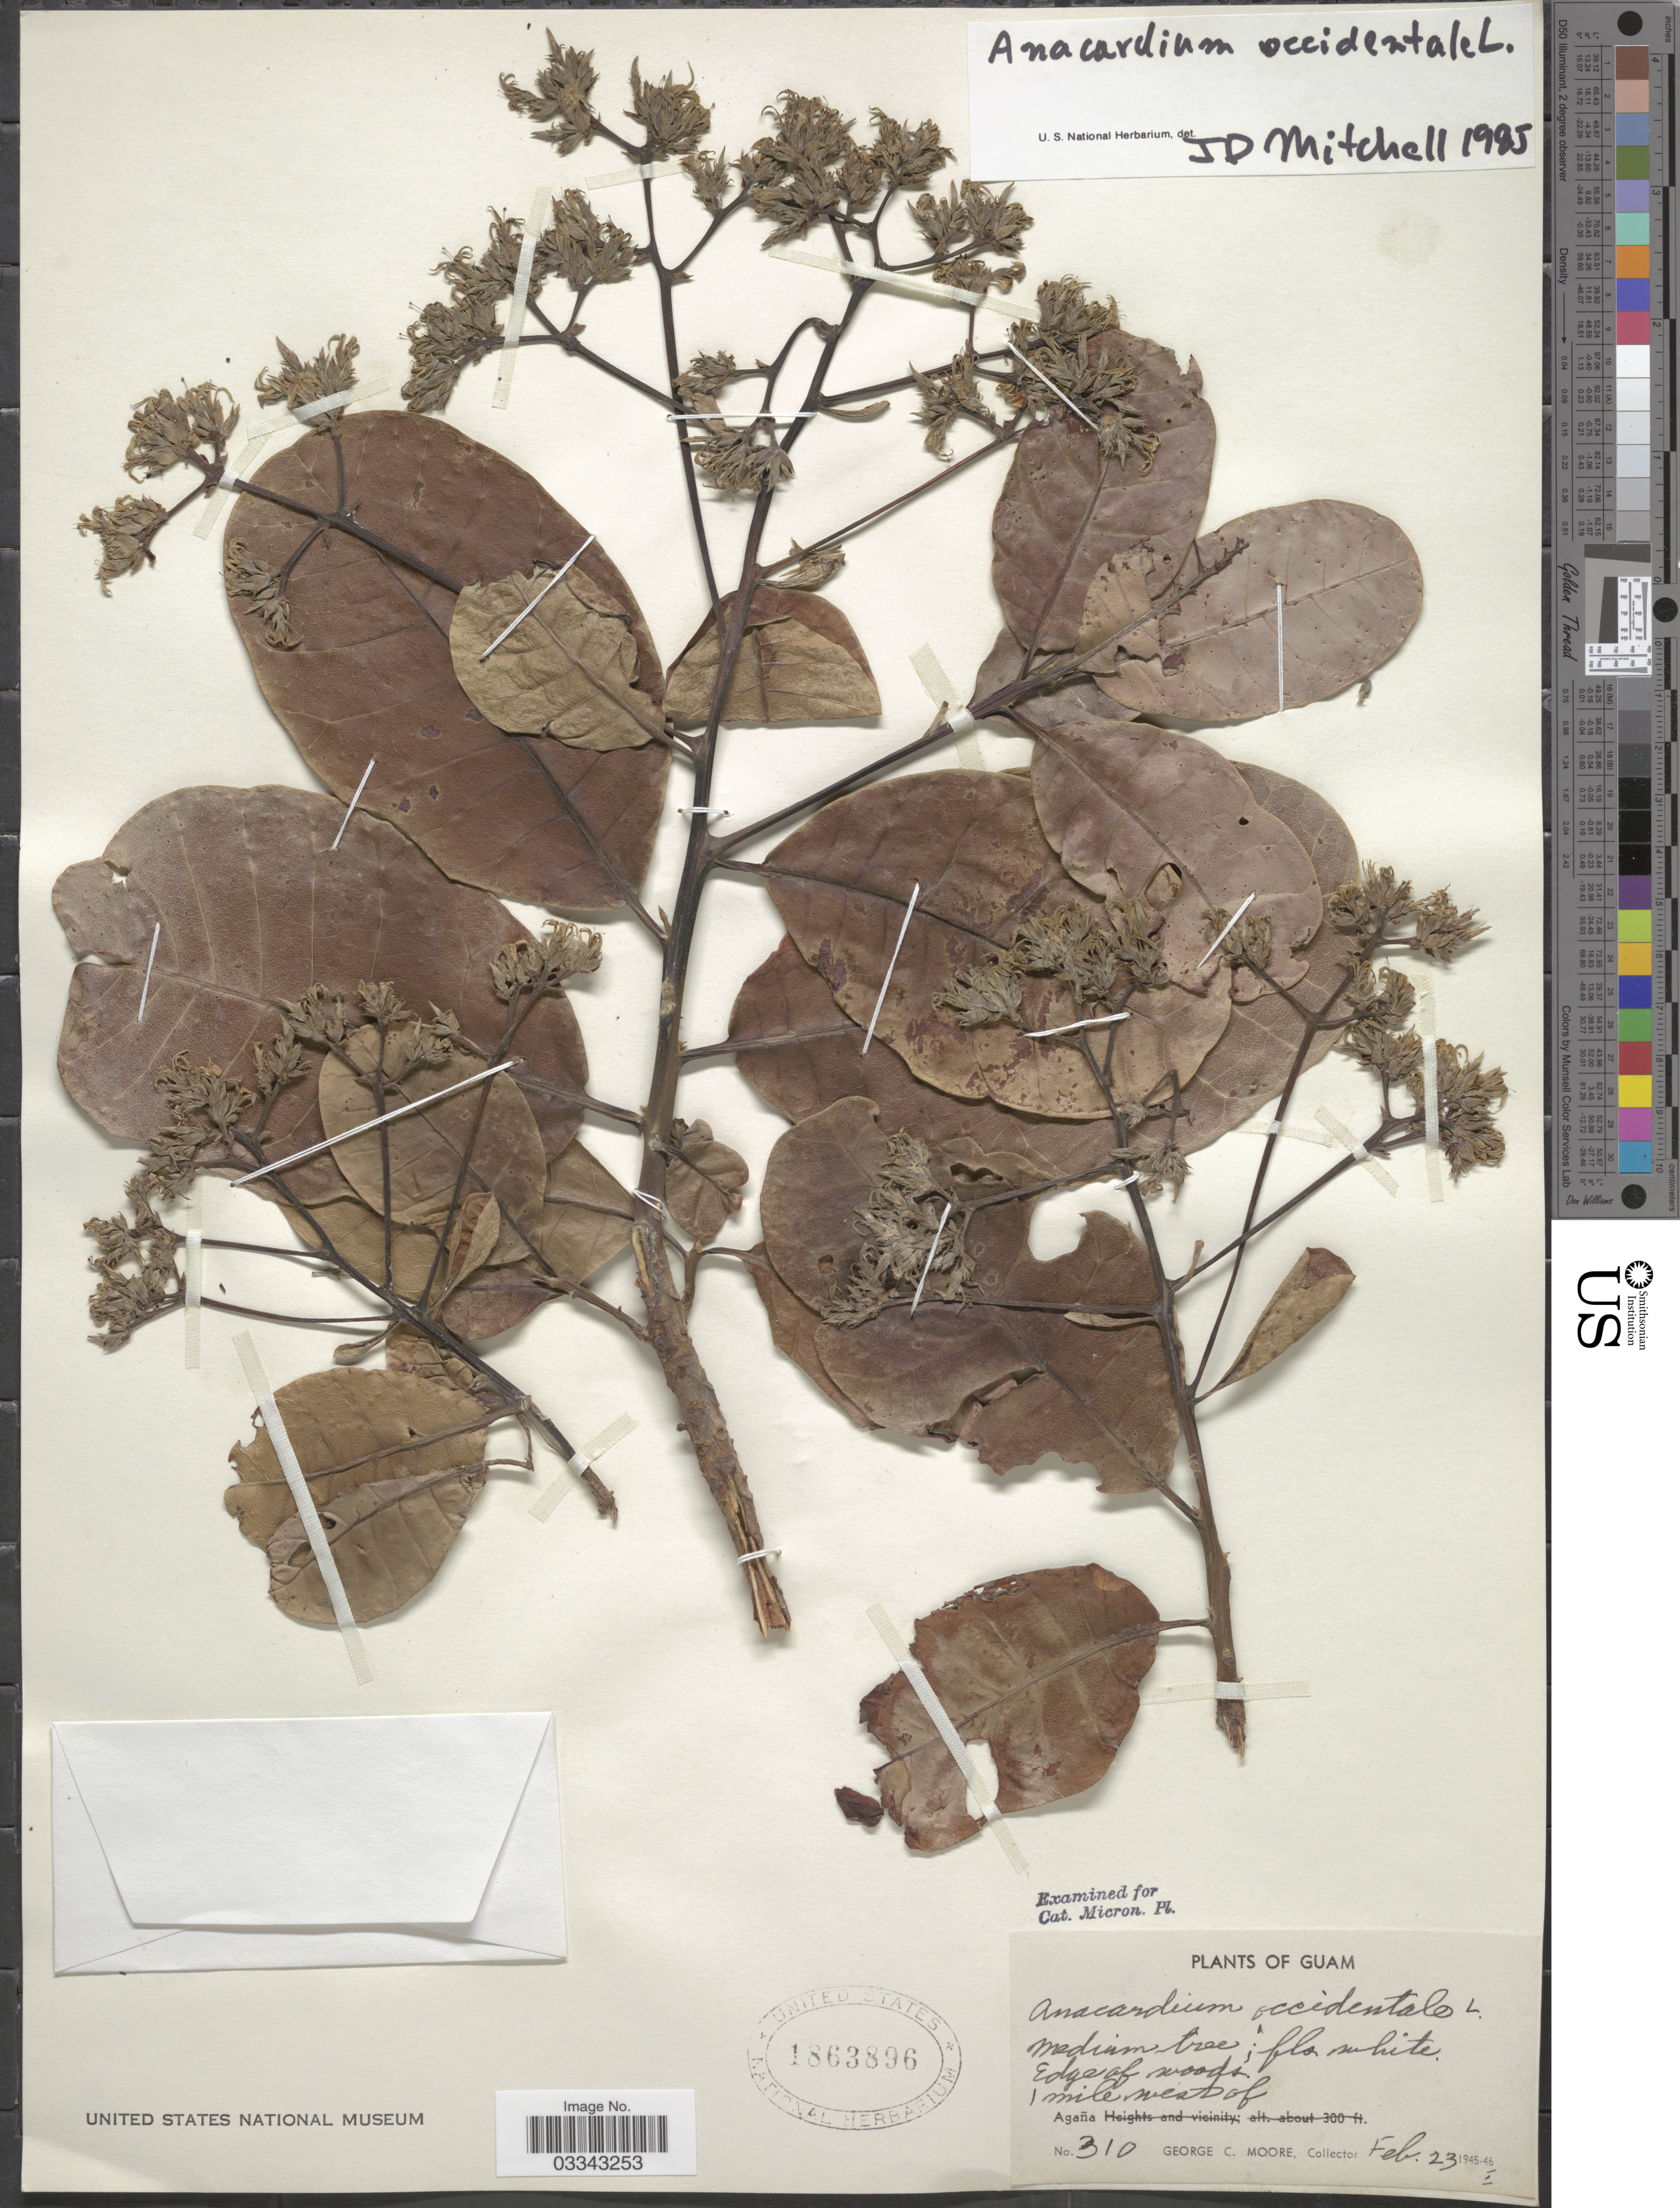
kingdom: Plantae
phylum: Tracheophyta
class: Magnoliopsida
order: Sapindales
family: Anacardiaceae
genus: Anacardium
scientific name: Anacardium occidentale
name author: L.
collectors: G. C. Moore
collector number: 310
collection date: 1945-02-23/1946-02-23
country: Guam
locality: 1 mile west of Agaña.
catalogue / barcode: US 1863896